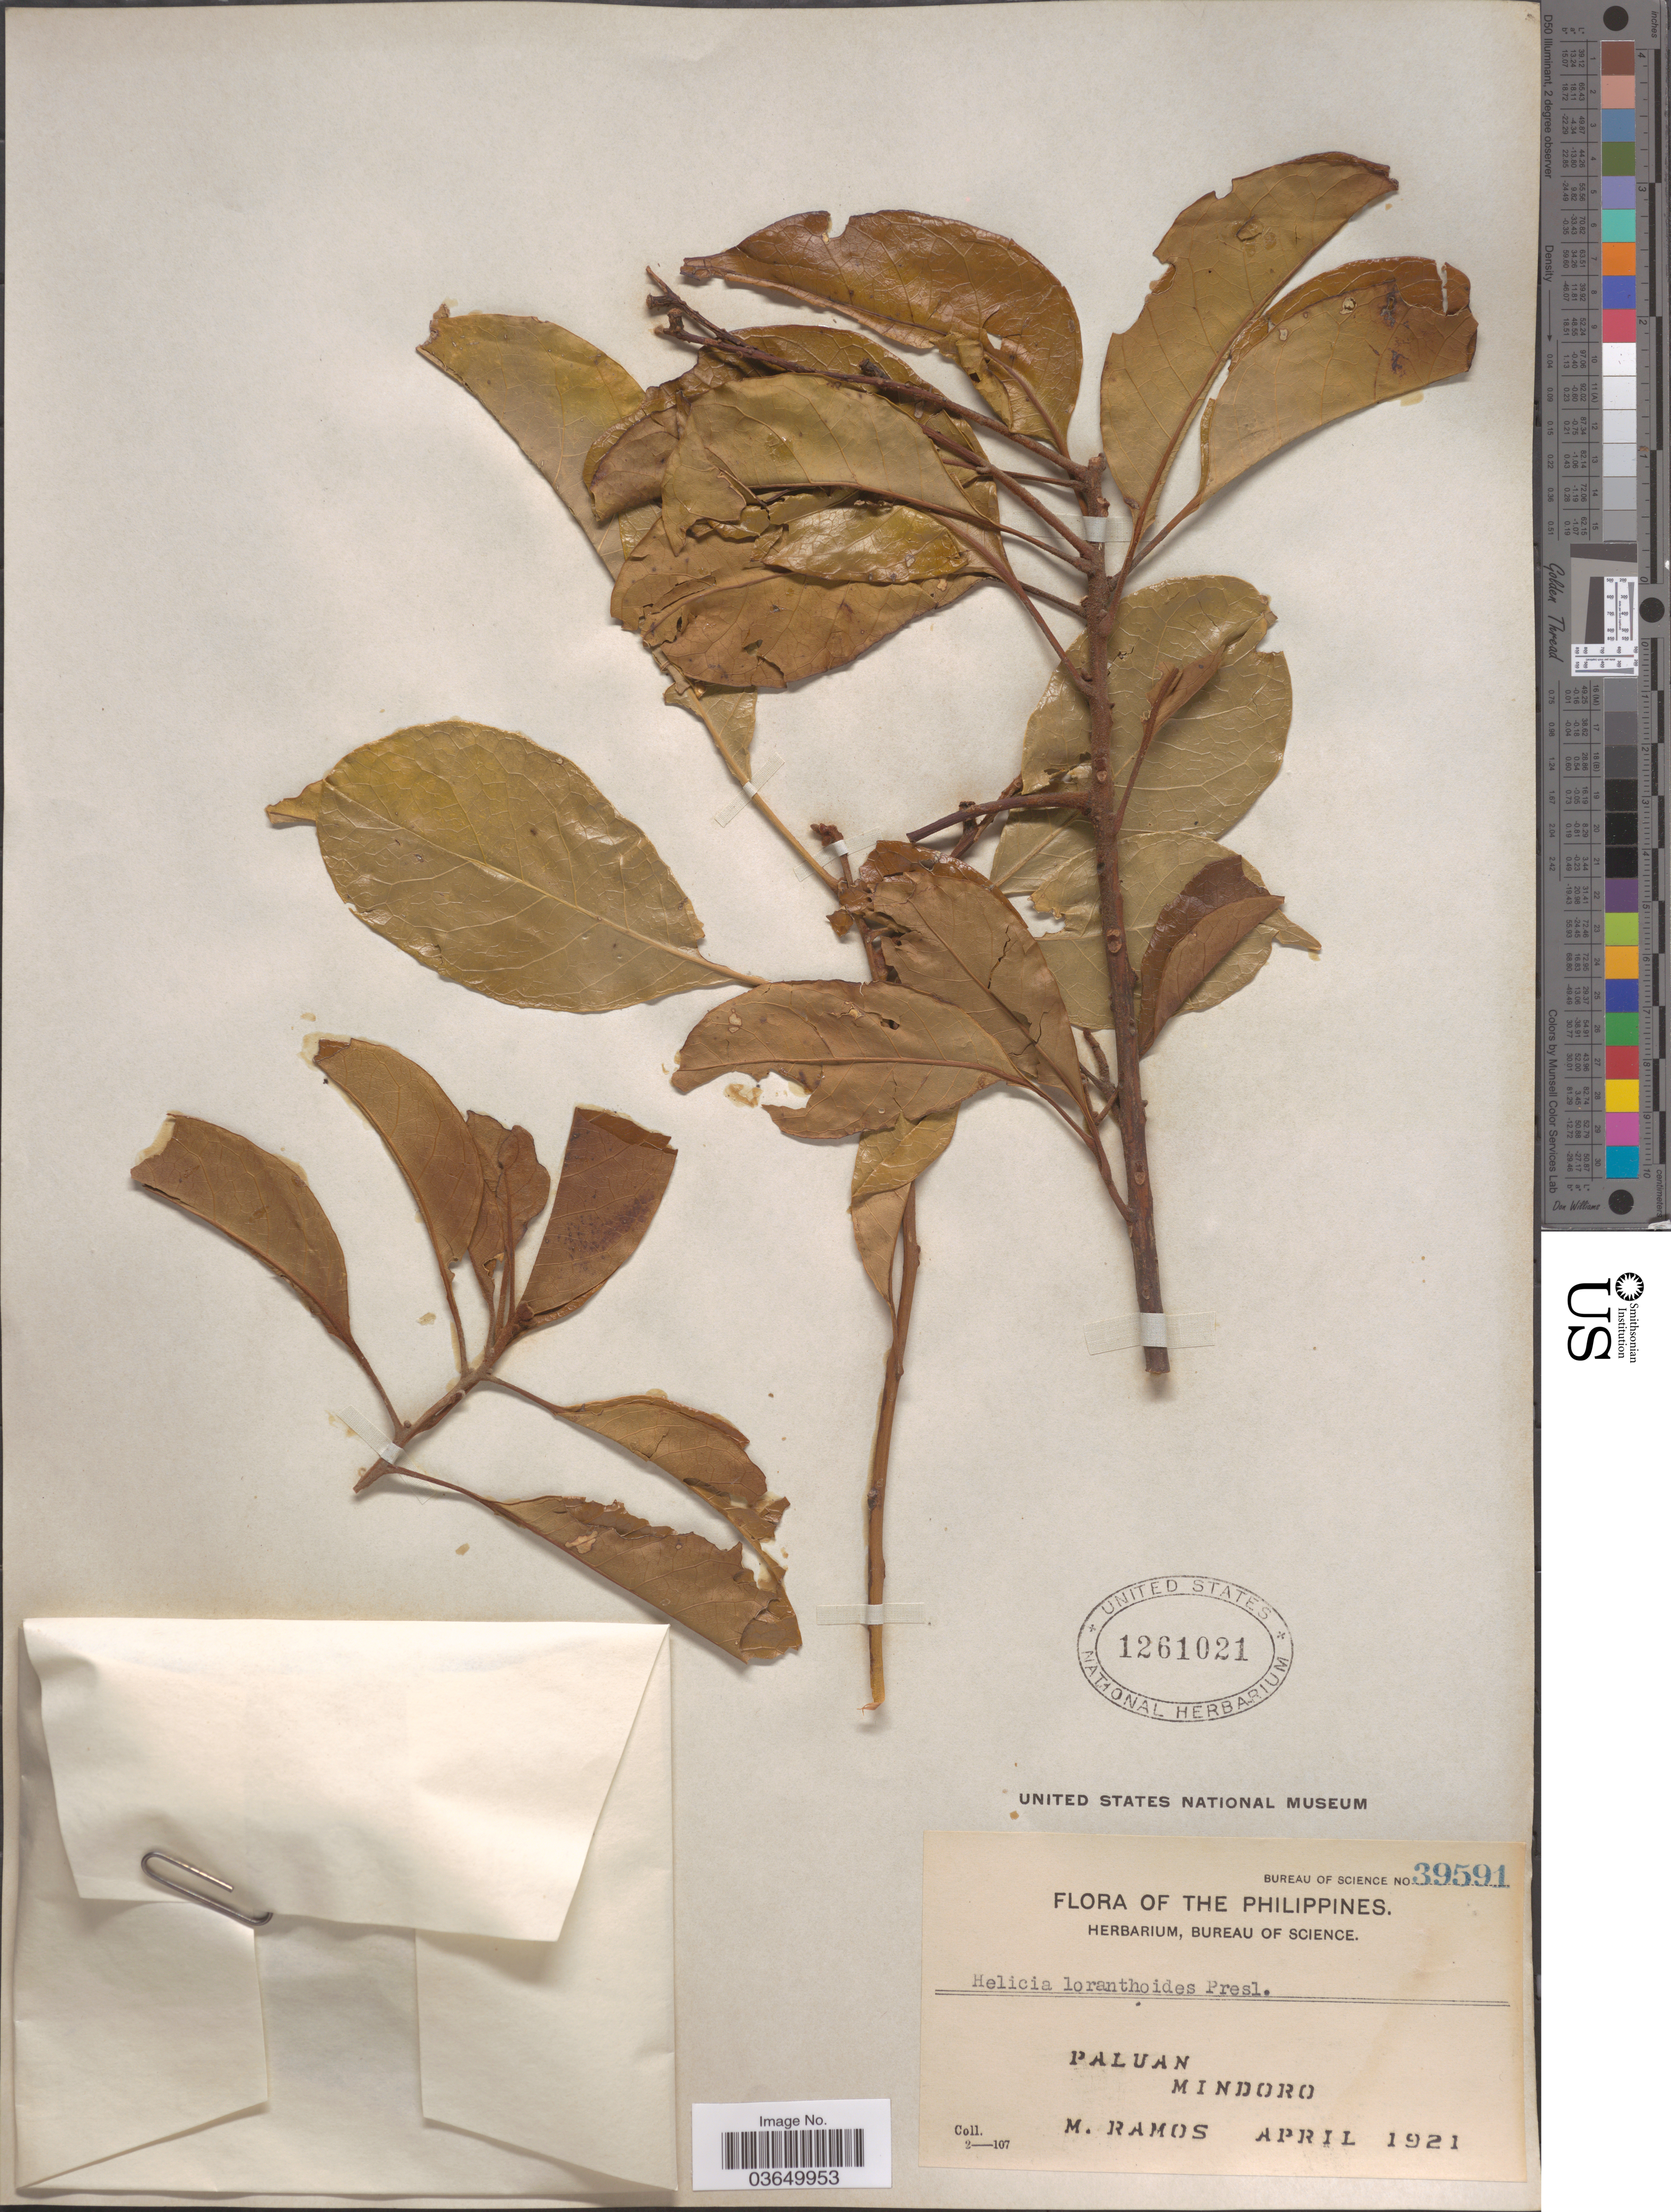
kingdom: Plantae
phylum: Tracheophyta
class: Magnoliopsida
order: Proteales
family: Proteaceae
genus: Helicia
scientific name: Helicia loranthoides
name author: C. Presl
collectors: M. Ramos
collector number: Bureau of Science 39591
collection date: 1921-04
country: Philippines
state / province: Mimaropa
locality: Paluan. Mindoro.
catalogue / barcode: US 1261021